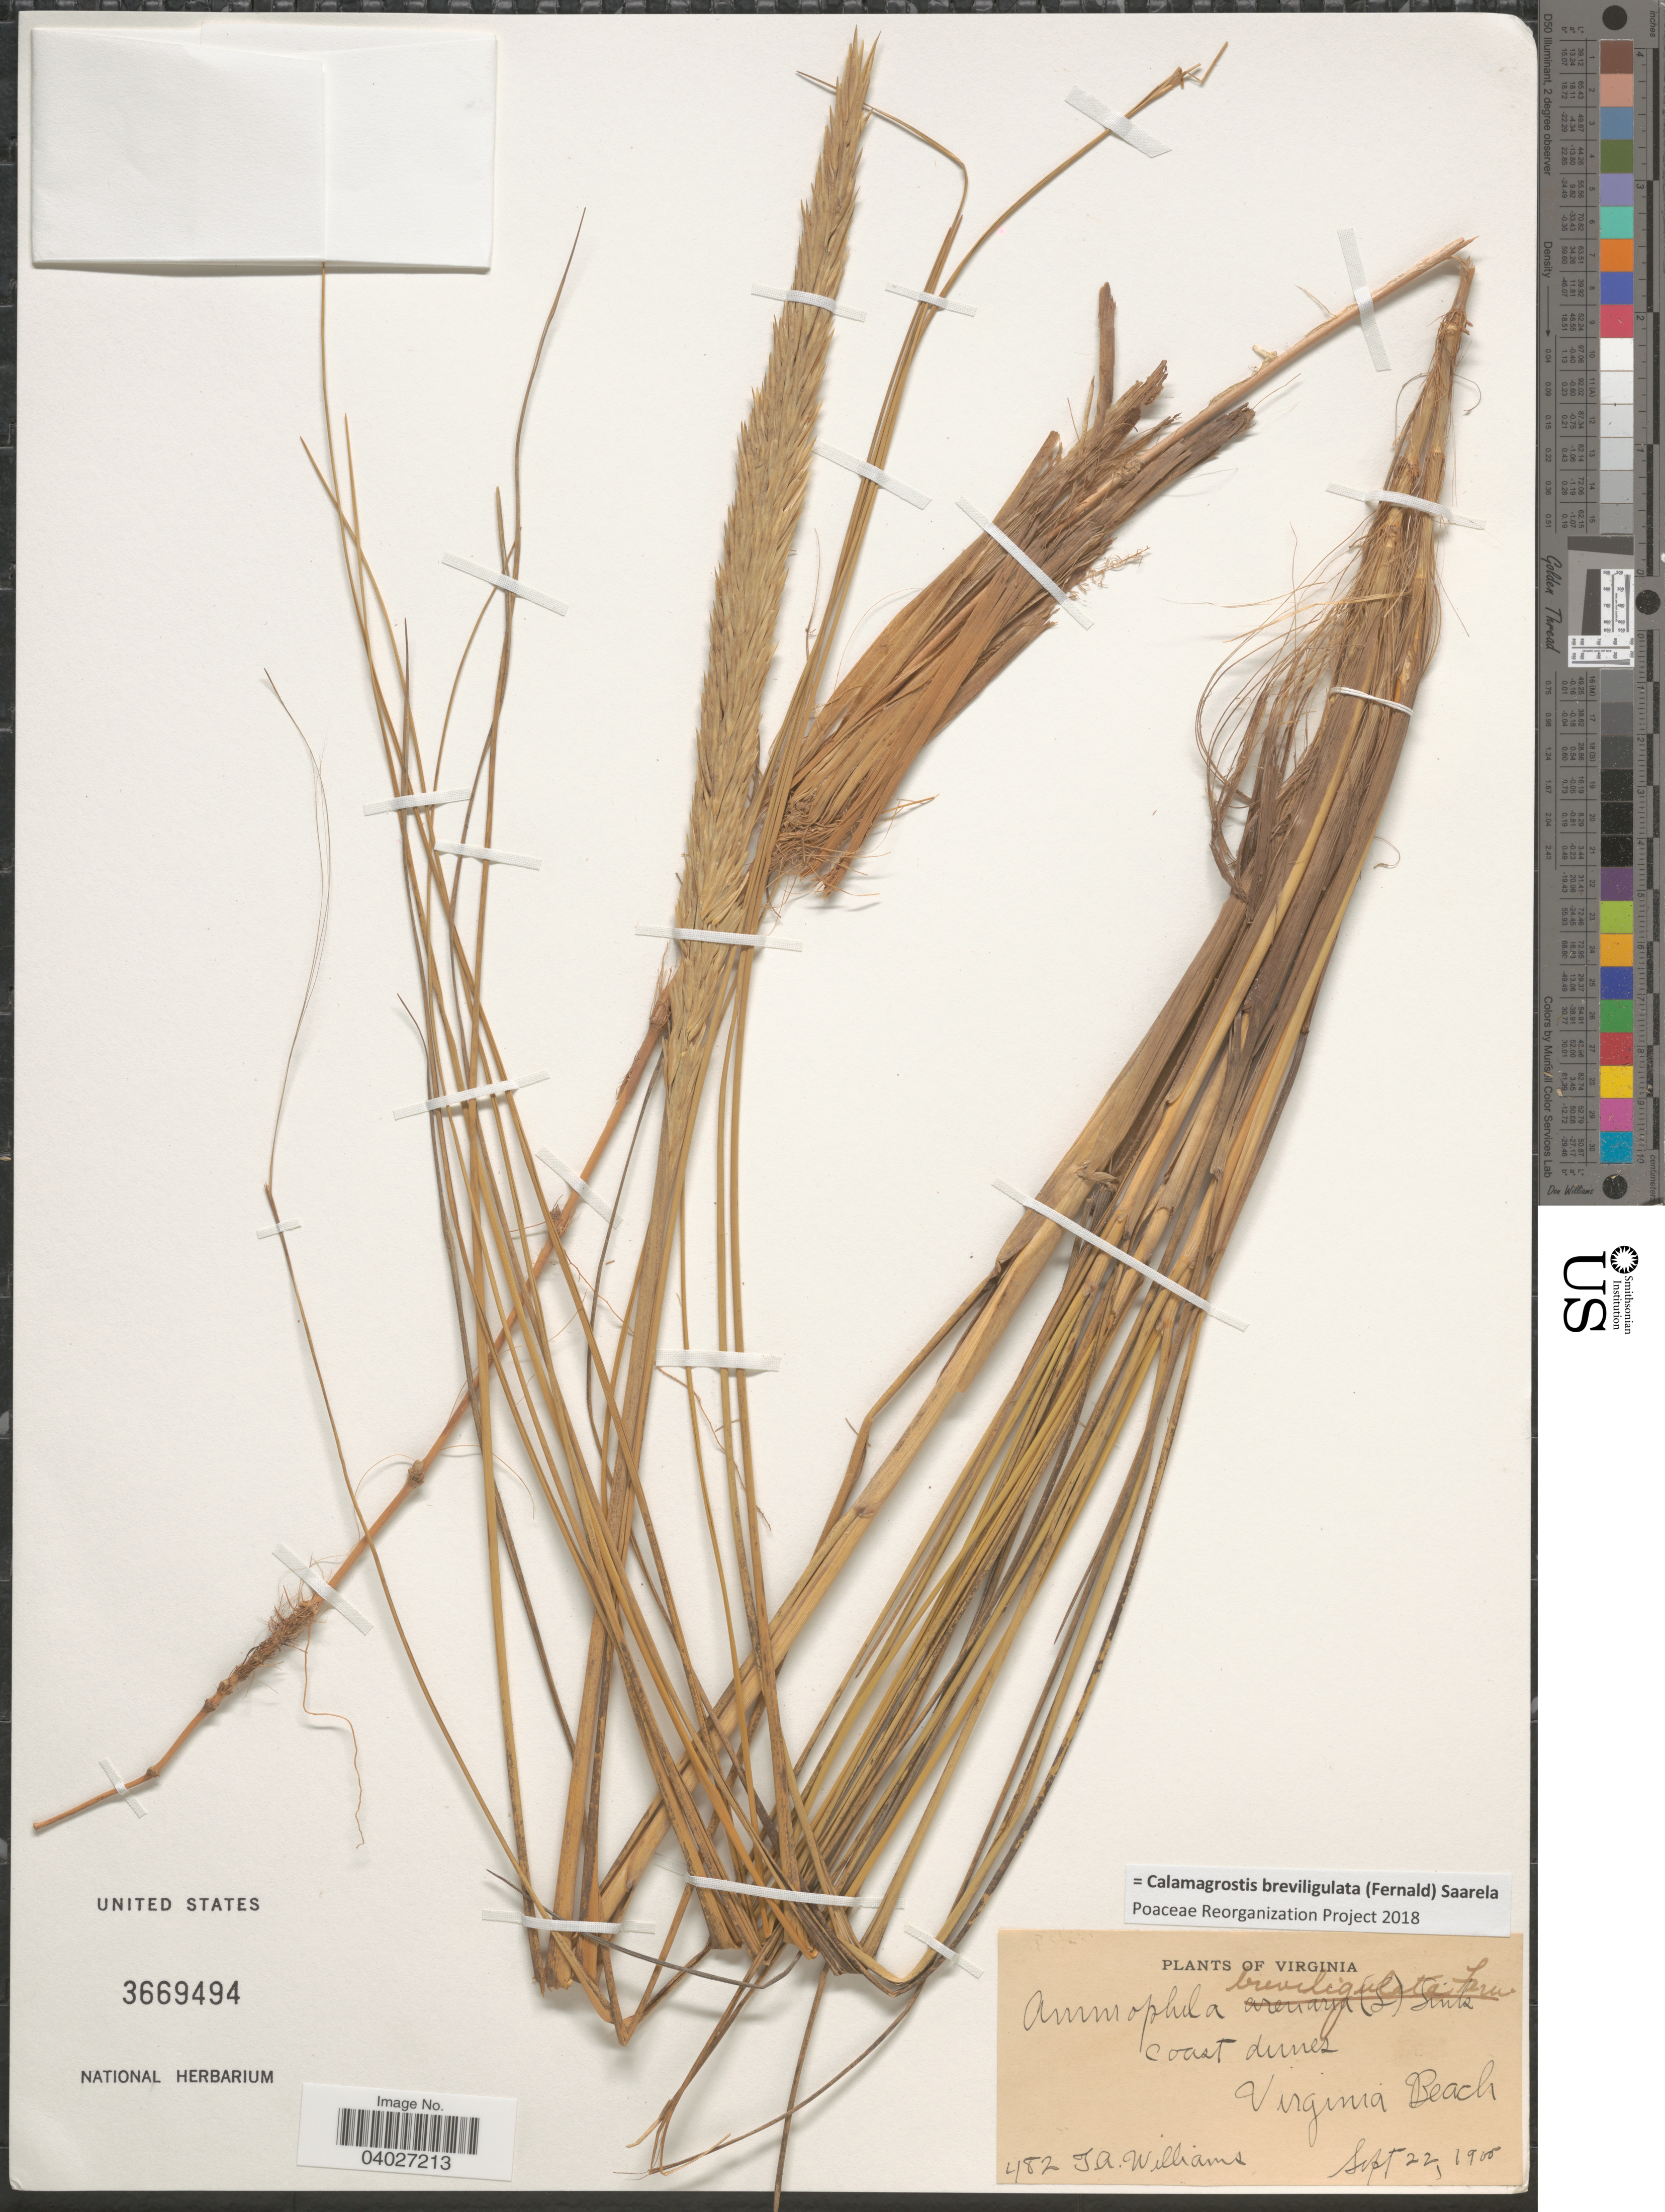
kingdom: Plantae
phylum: Tracheophyta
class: Liliopsida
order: Poales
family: Poaceae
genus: Calamagrostis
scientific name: Calamagrostis breviligulata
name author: (Fernald) Saarela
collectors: T. Williams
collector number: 482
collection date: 1900-09-22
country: United States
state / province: Virginia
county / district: City of Virginia Beach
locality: Coast dunes. Virginia Beach.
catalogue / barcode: US 3669494